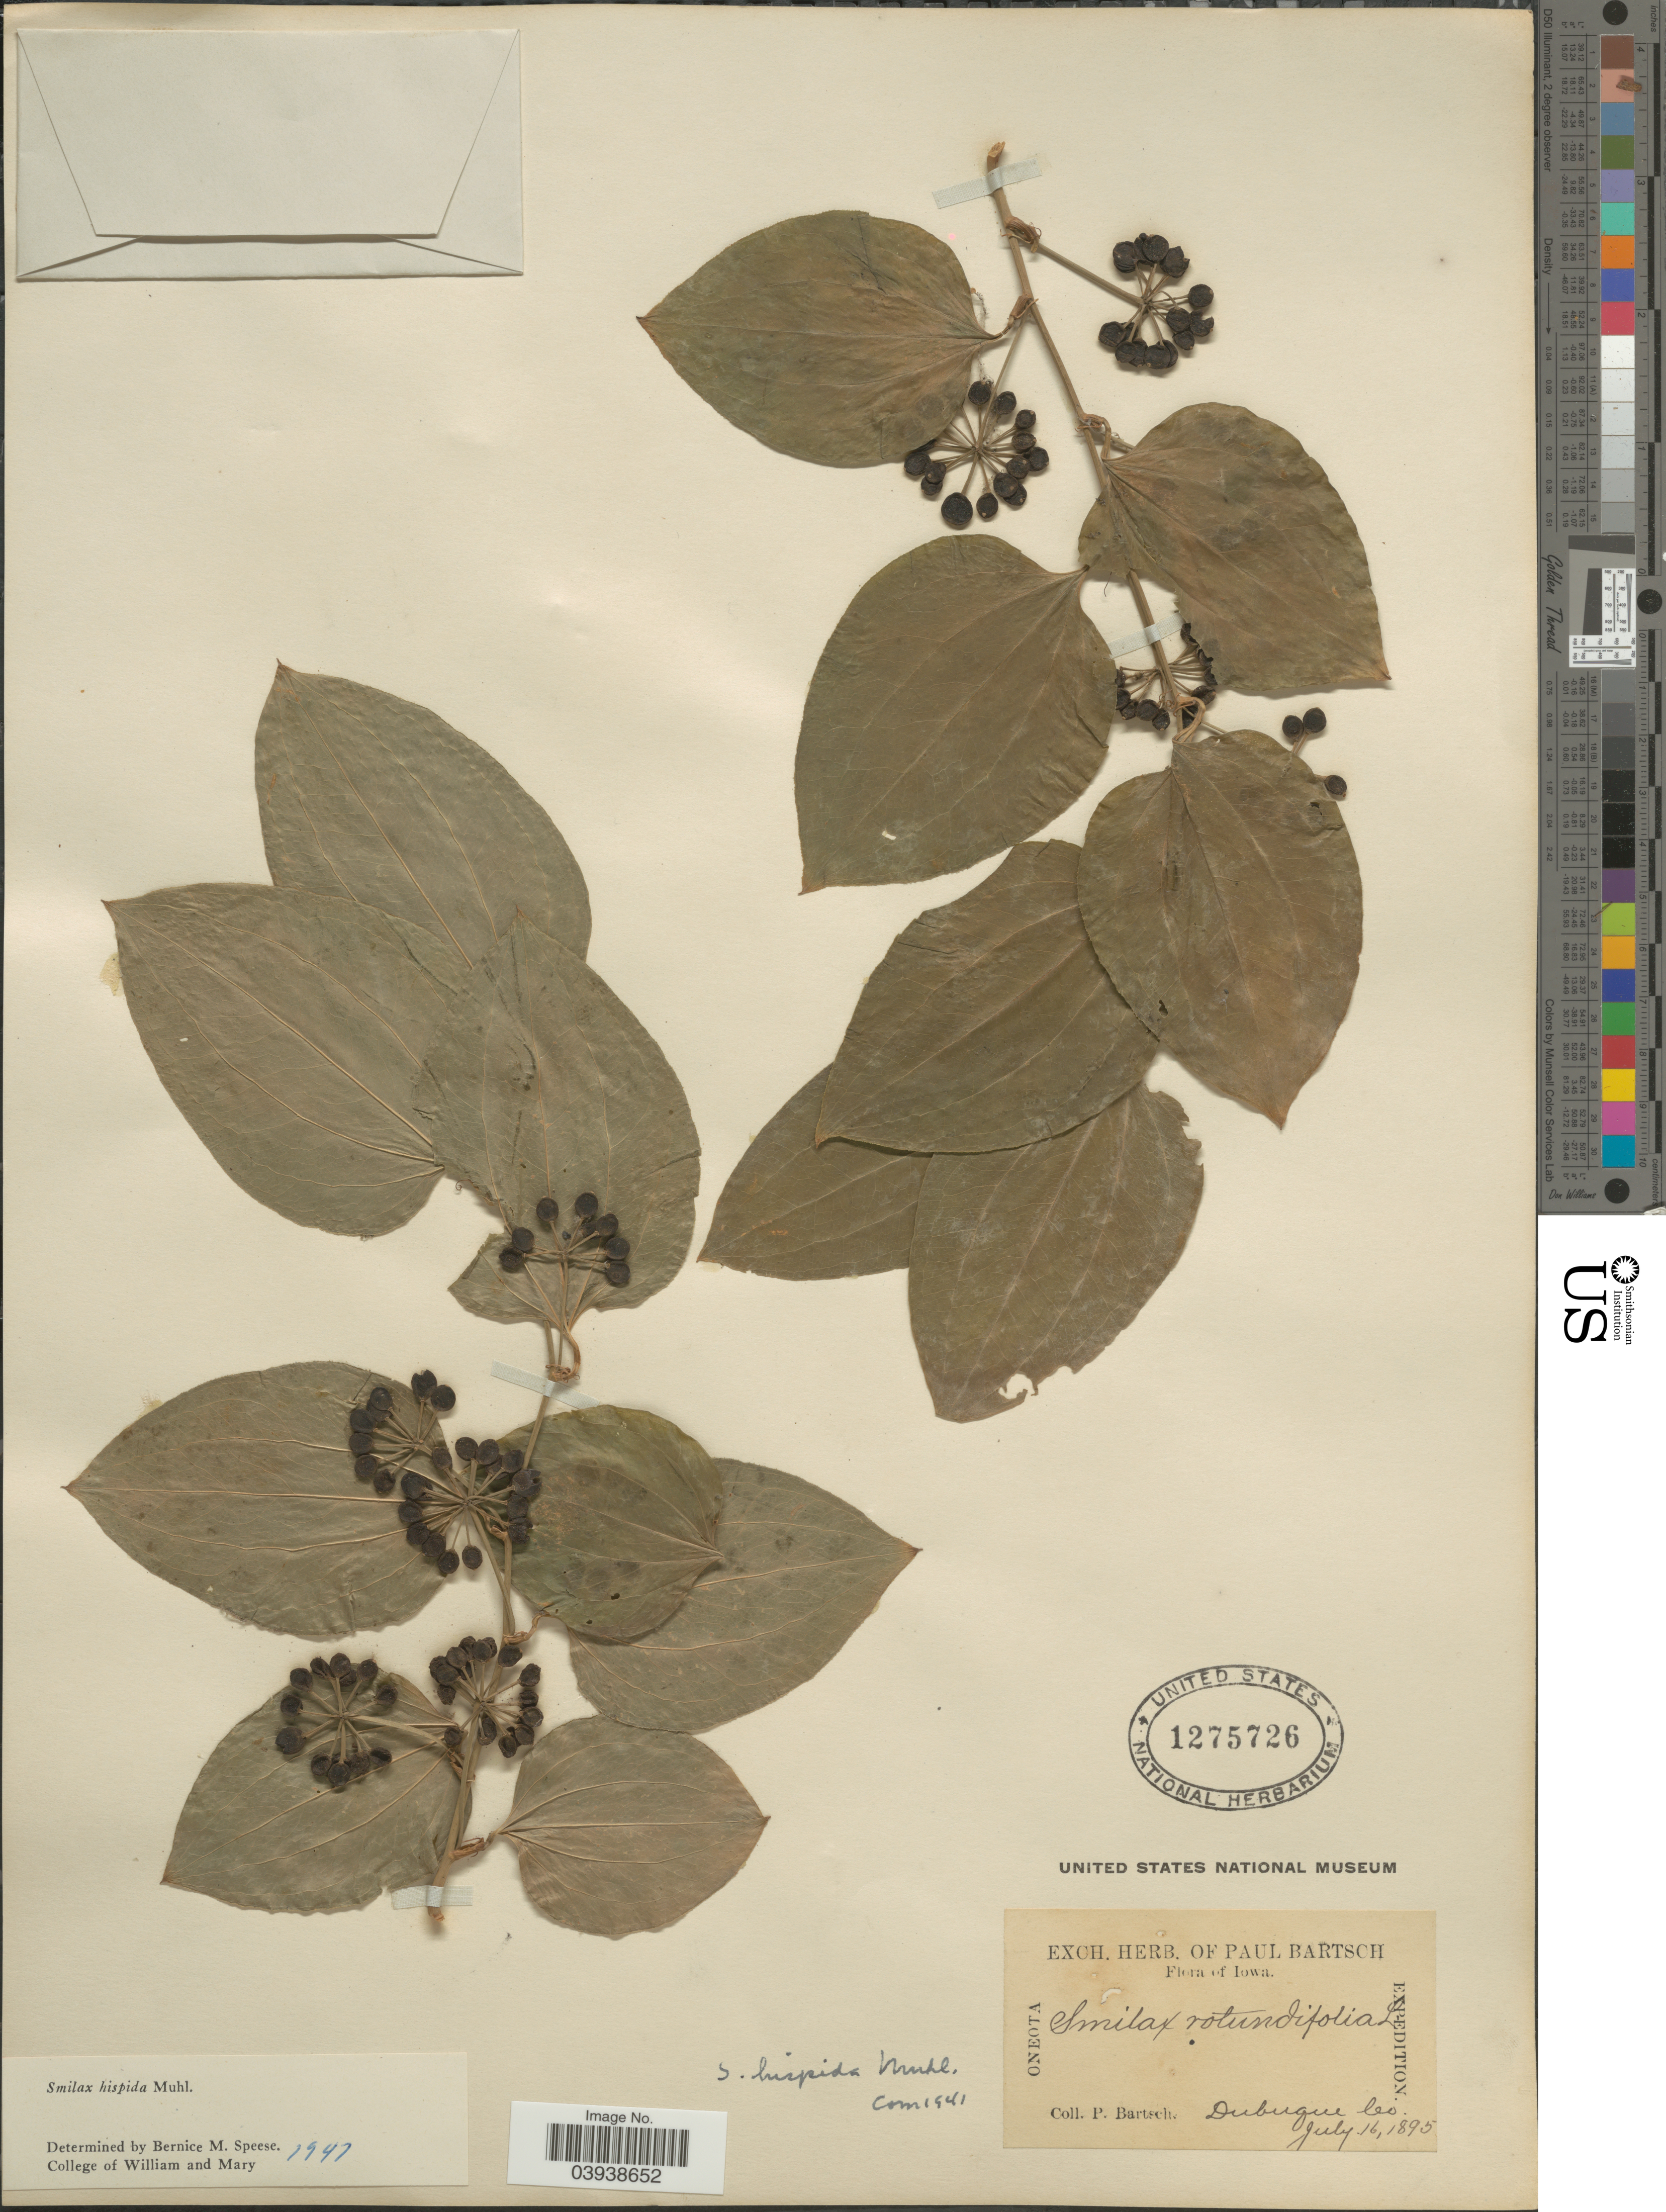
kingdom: Plantae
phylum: Tracheophyta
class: Liliopsida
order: Liliales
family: Smilacaceae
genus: Smilax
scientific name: Smilax hispida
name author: Raf.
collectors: P. Bartsch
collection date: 1895-07-16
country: United States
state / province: Iowa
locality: Dubugue Co.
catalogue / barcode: US 1275726